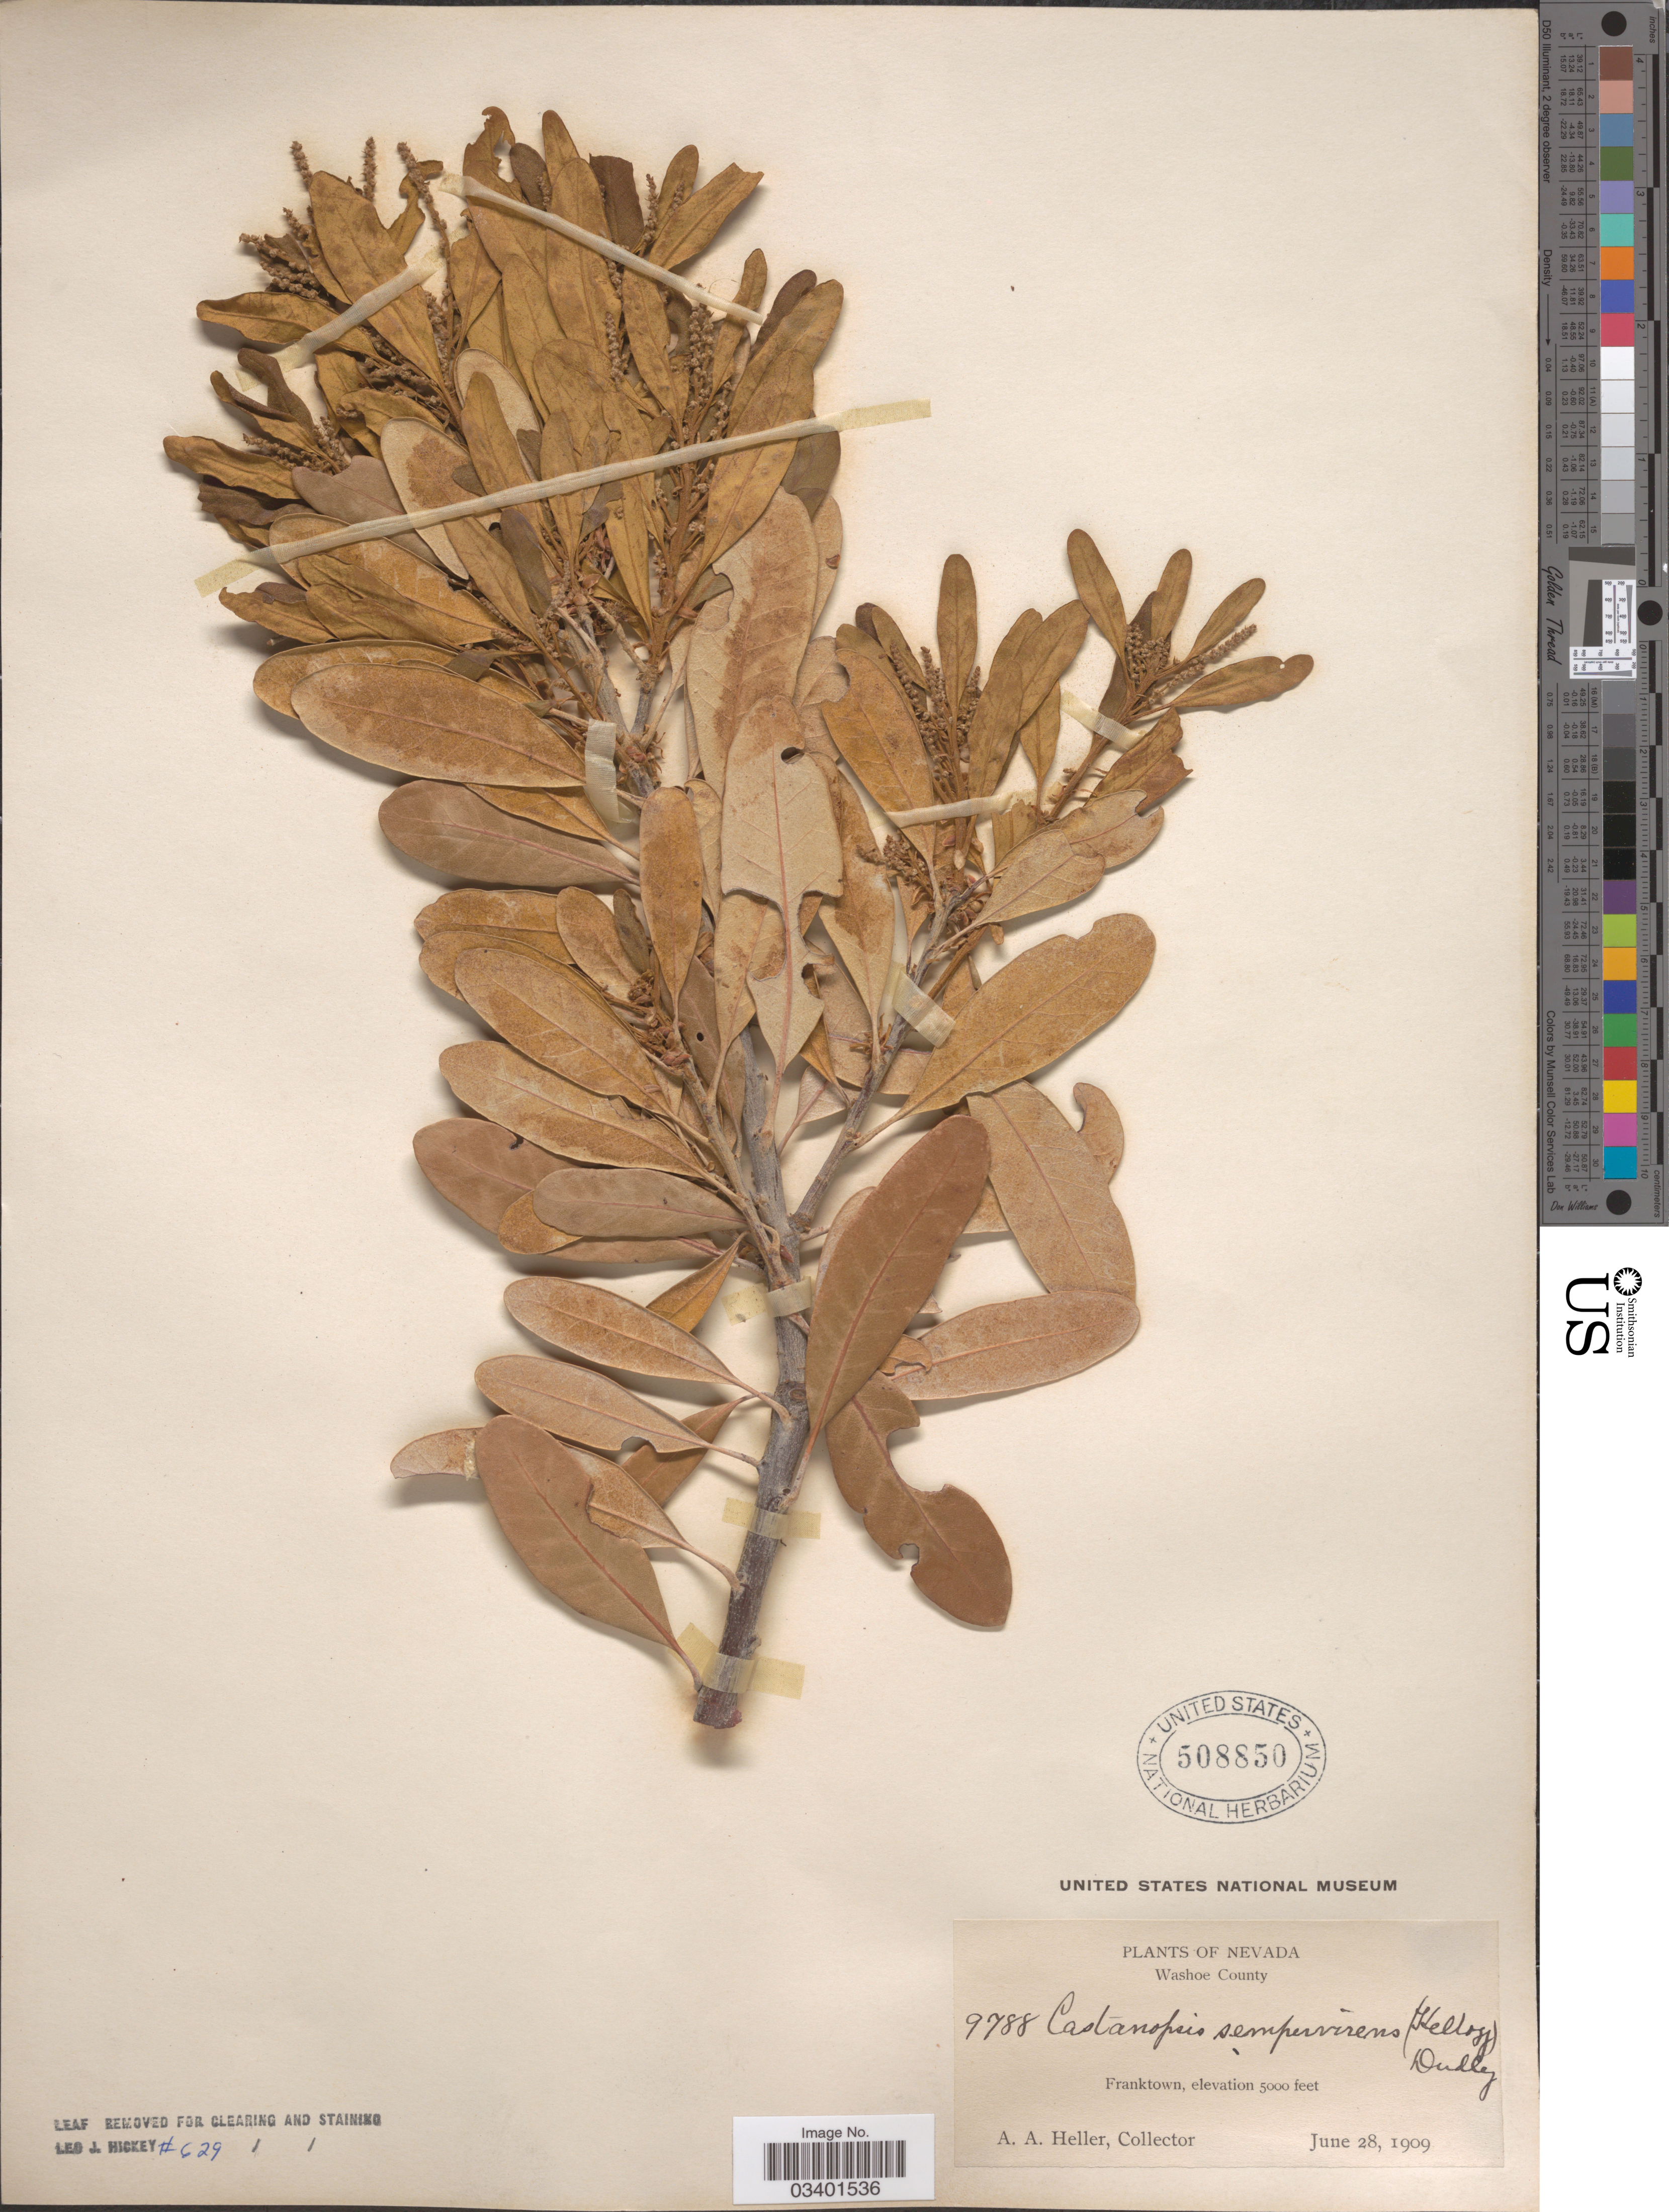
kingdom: Plantae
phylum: Tracheophyta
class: Magnoliopsida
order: Fagales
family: Fagaceae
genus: Chrysolepis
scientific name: Chrysolepis sempervirens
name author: (Kellogg) Hjelmq.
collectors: A. A. Heller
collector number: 9788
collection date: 1909-06-28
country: United States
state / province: Nevada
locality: Washoe County. Franktown.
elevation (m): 1524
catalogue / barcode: US 508850